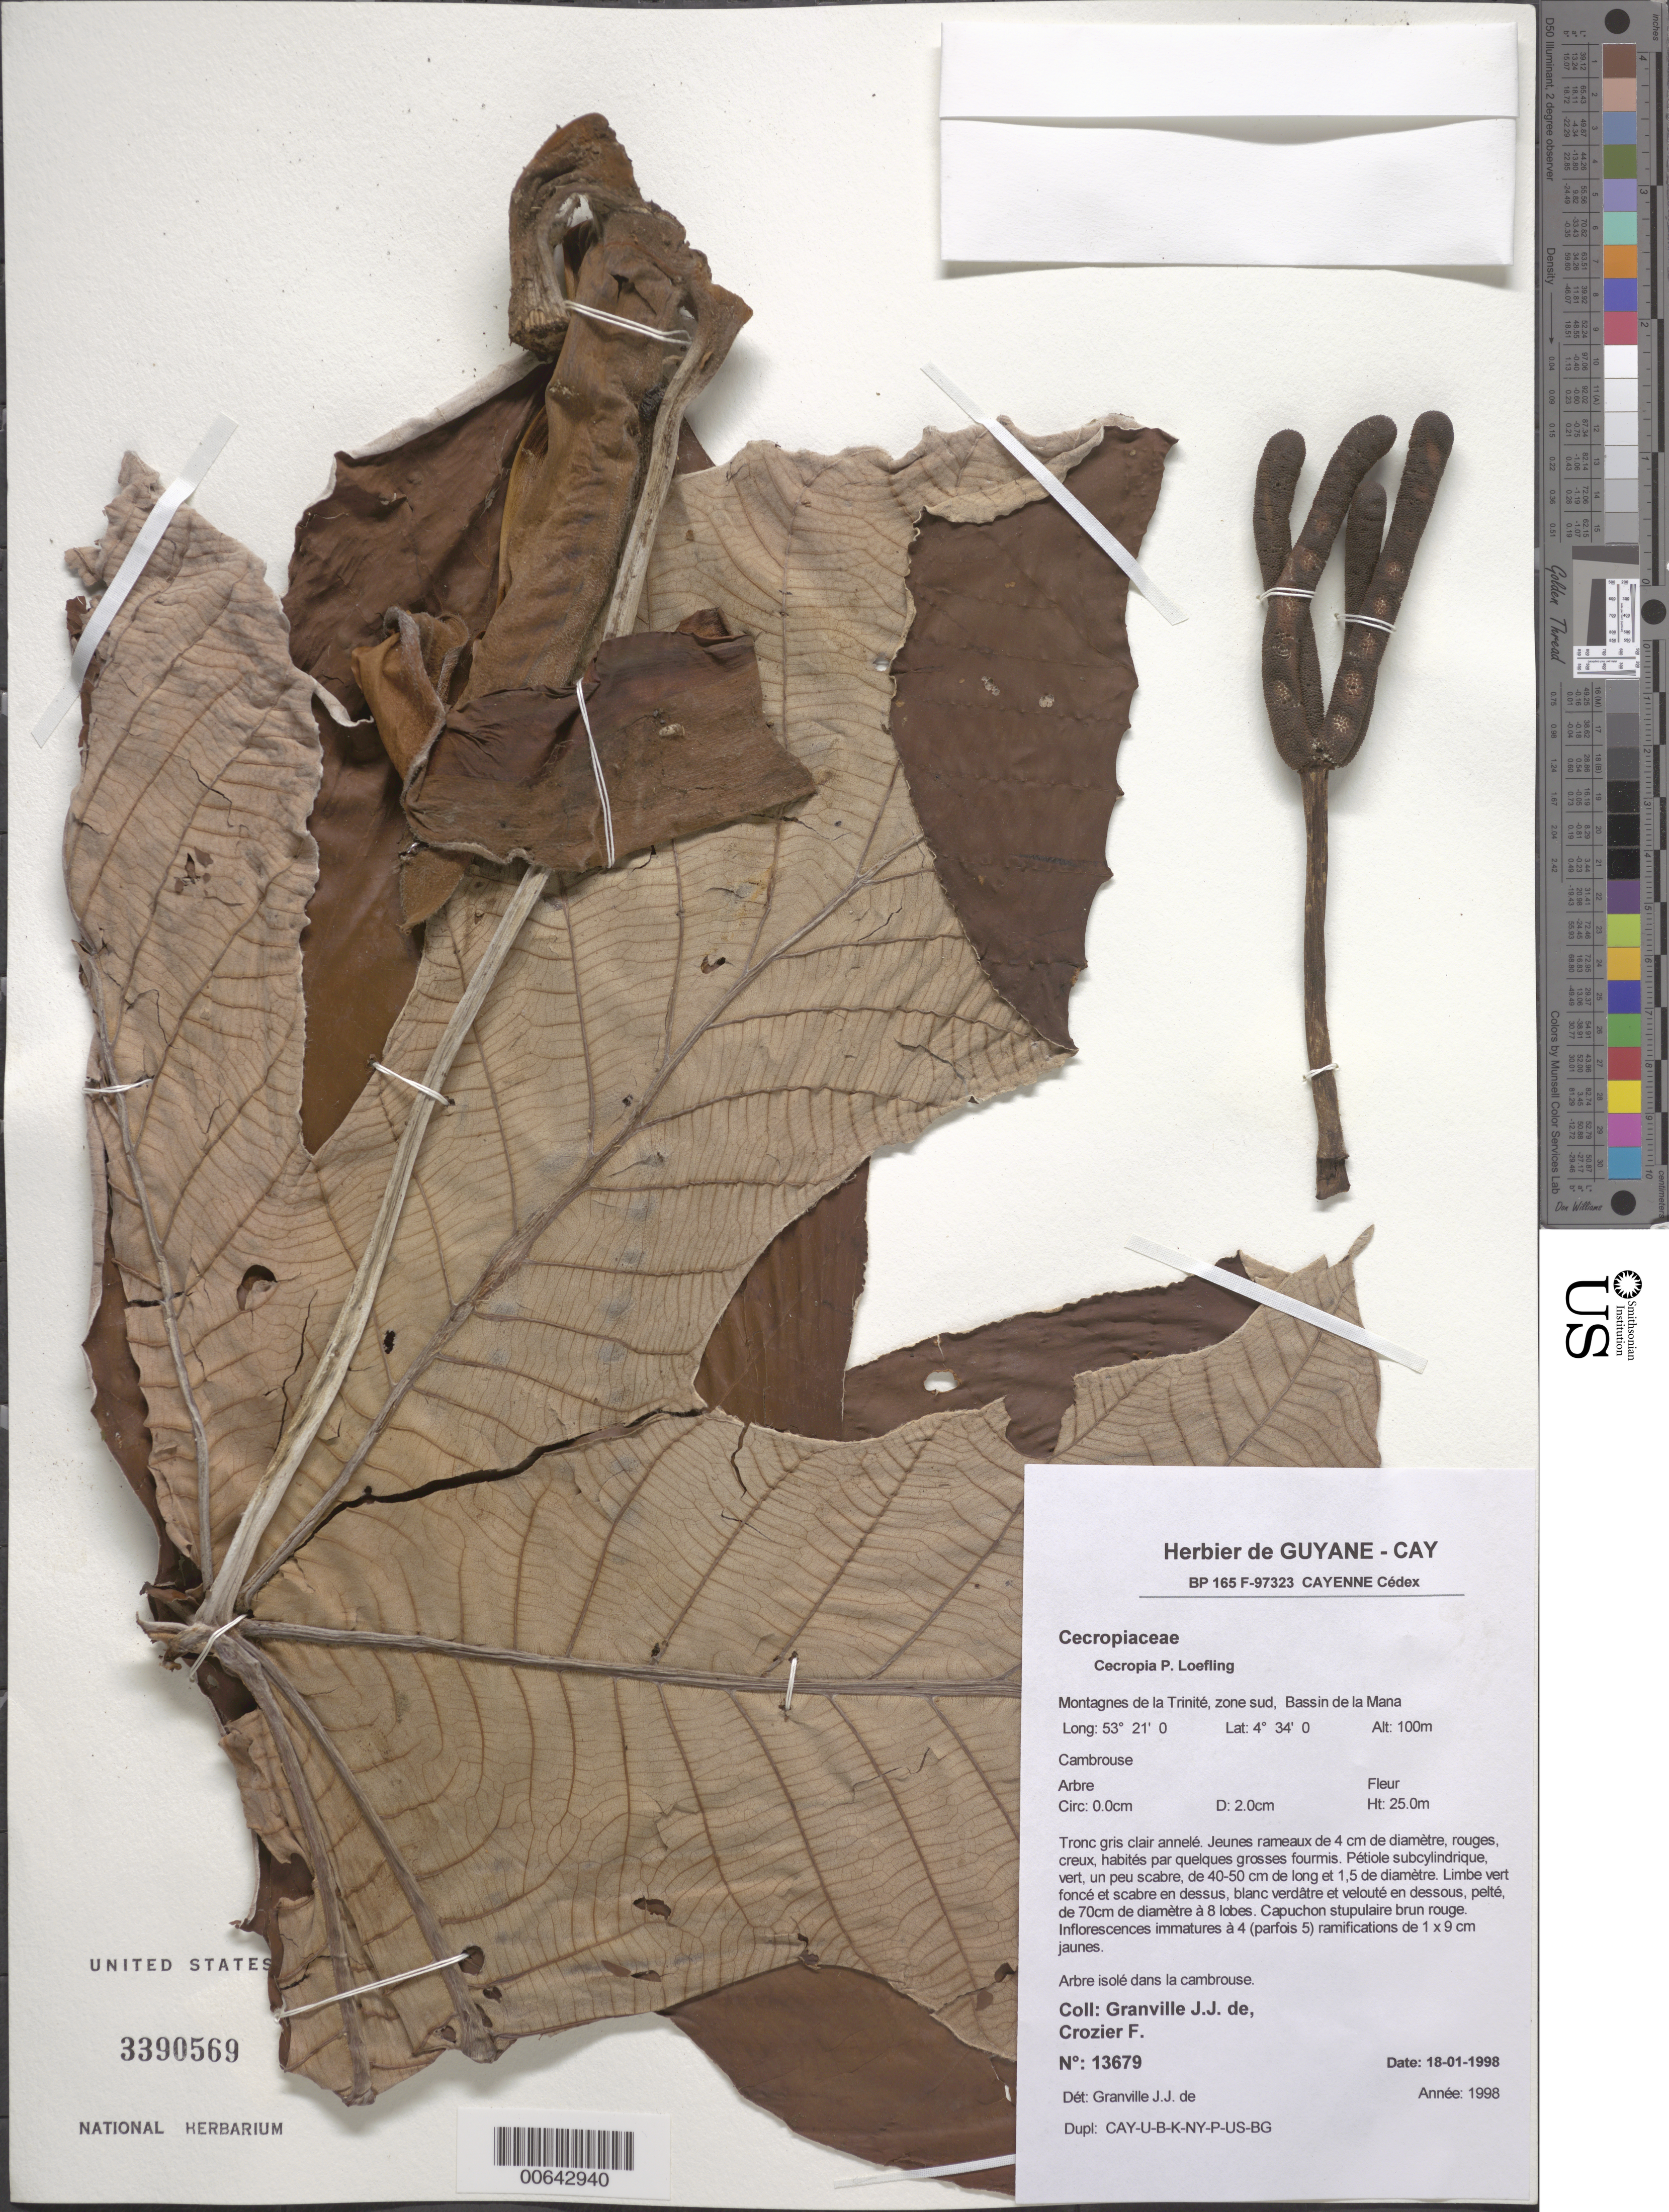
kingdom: Plantae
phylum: Tracheophyta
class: Magnoliopsida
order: Rosales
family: Urticaceae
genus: Cecropia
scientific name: Cecropia sp.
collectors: J.-J. de Granville & F. Crozier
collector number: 13679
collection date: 1998-01-18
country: Guyana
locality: Cayenne Cédex. Montagnes de la Trinité, zone sud, Bassin de la Mana. Cambrouse.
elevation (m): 100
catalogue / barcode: US 3390569